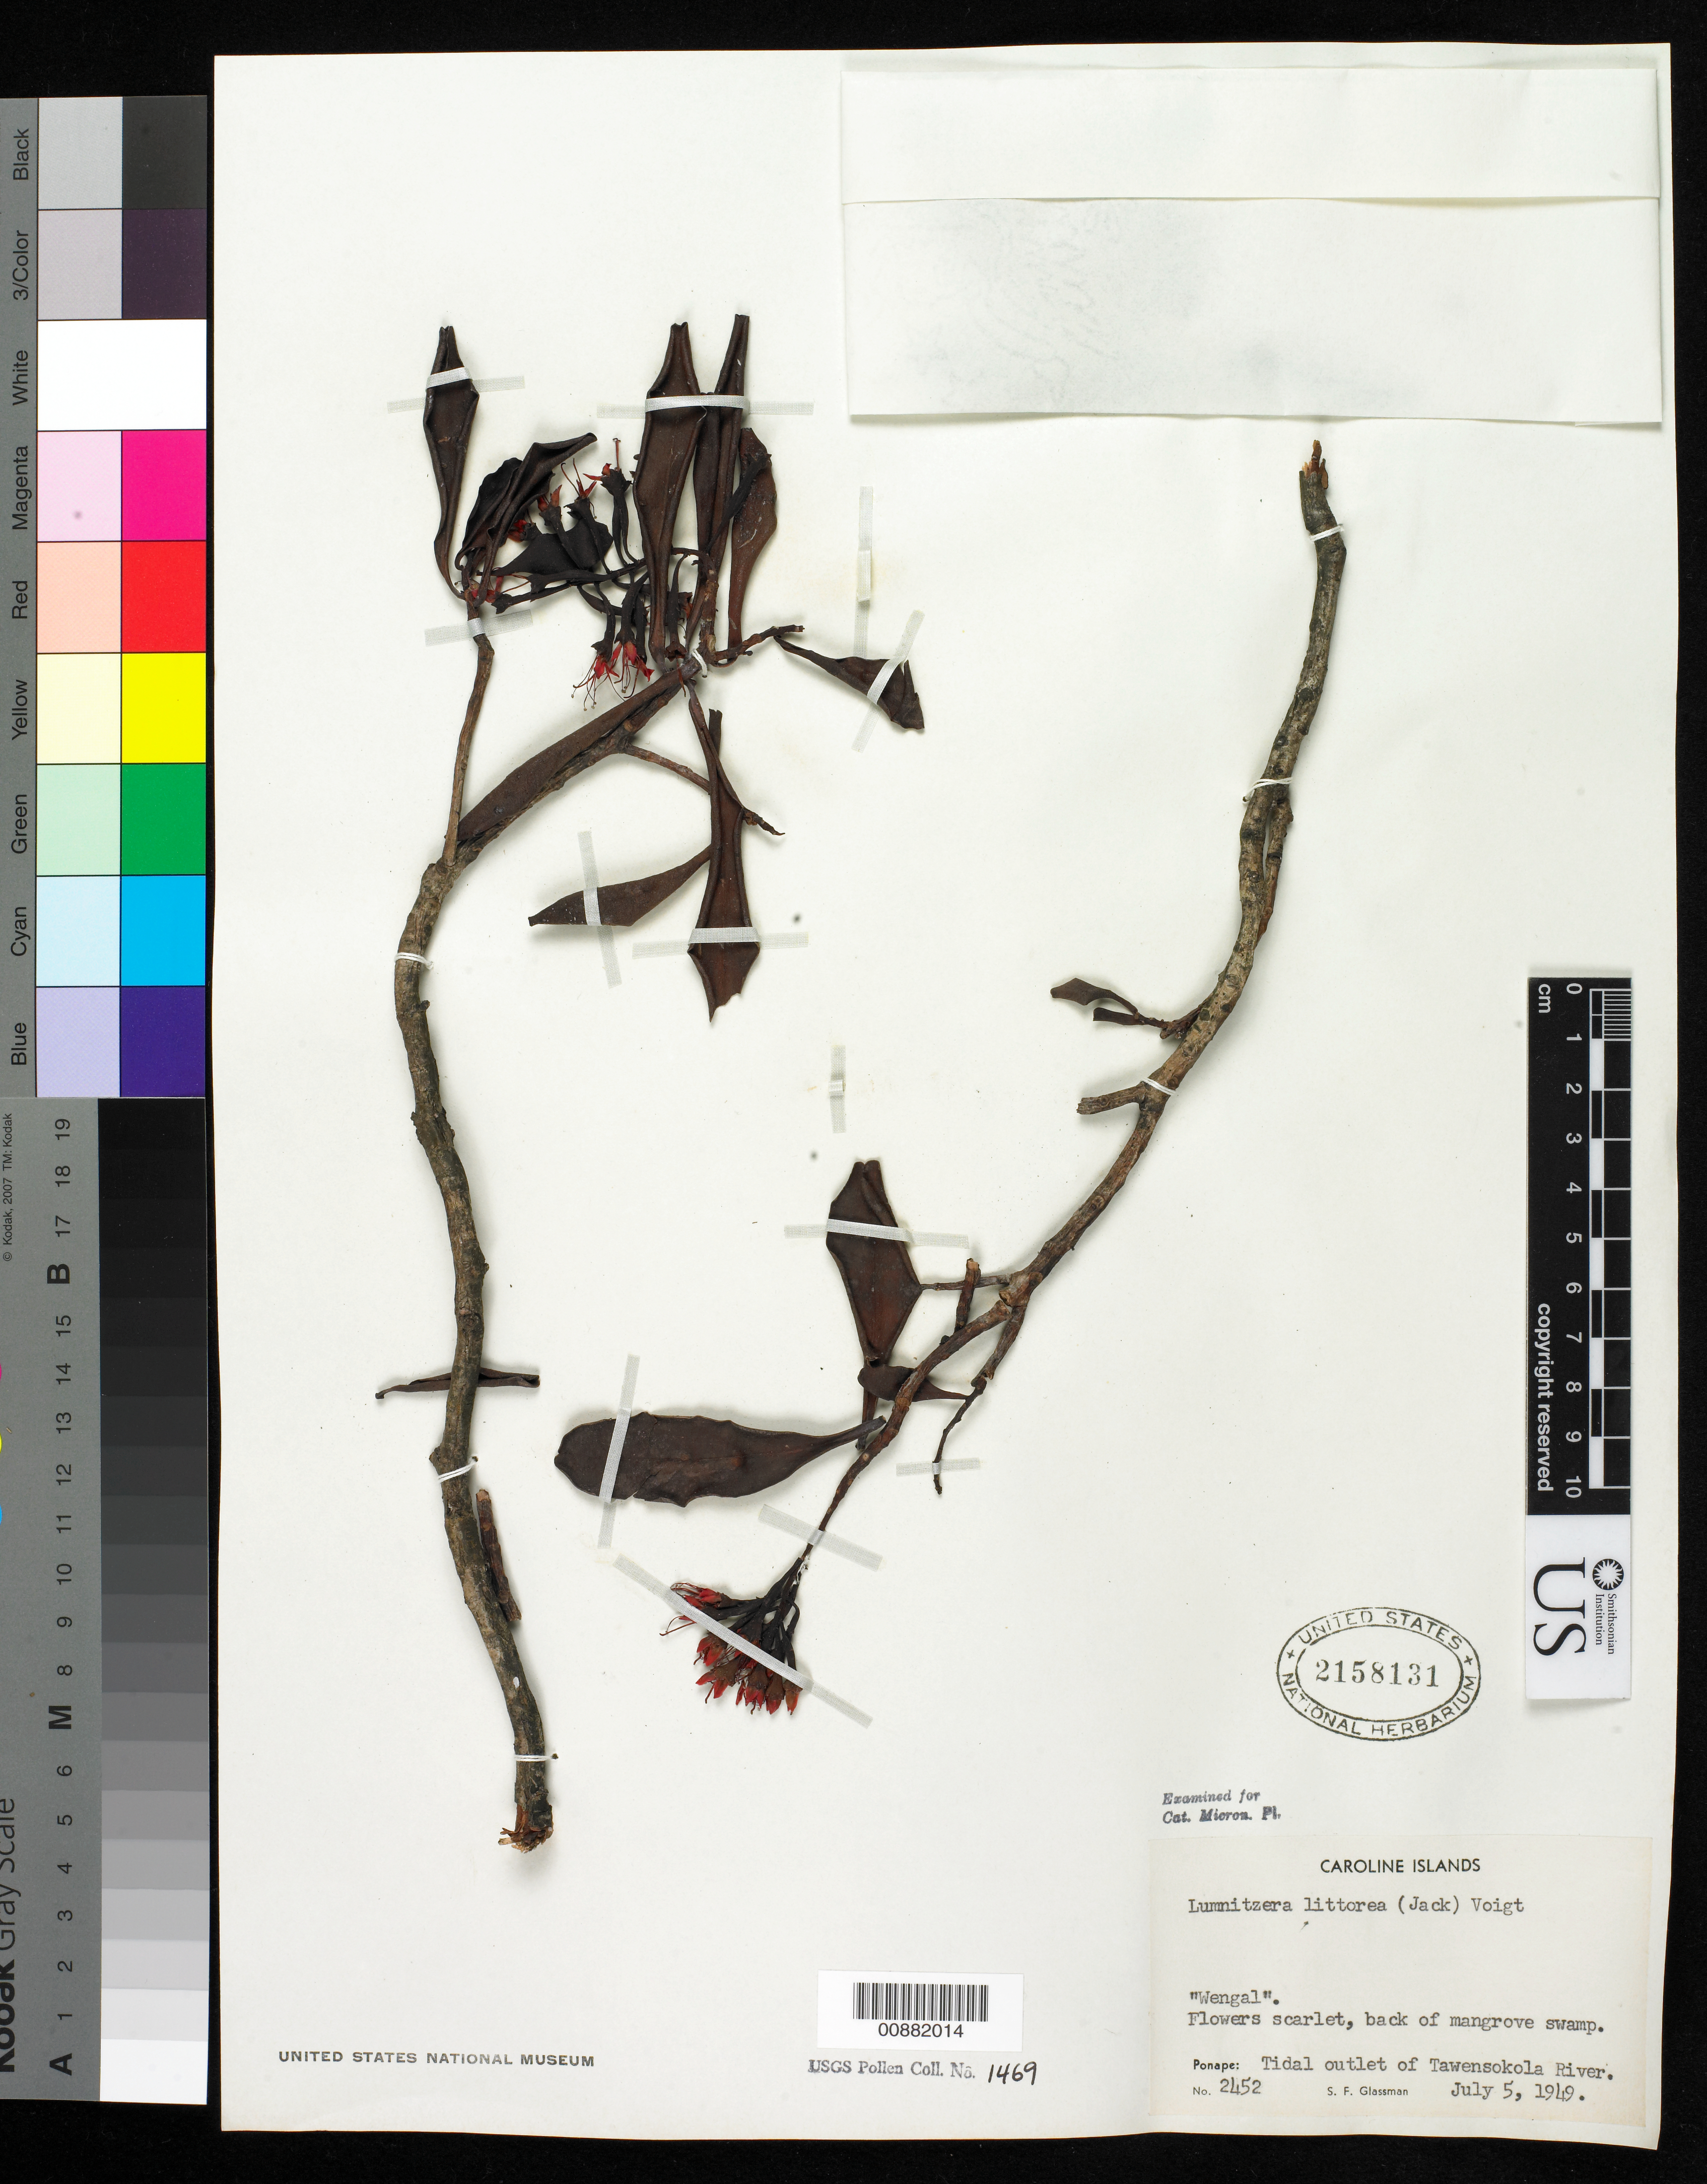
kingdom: Plantae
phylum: Tracheophyta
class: Magnoliopsida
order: Myrtales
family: Combretaceae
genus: Lumnitzera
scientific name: Lumnitzera littorea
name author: (Jack) Voight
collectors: S. F. Glassman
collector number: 2452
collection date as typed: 05 Jul 1949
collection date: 1949-07-05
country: Micronesia, Federated States of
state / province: Pohnpei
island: Pohnpei [Ponape]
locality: tidal outlet of Tawensokola River.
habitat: back of mangrove swamp.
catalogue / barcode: US 2158131